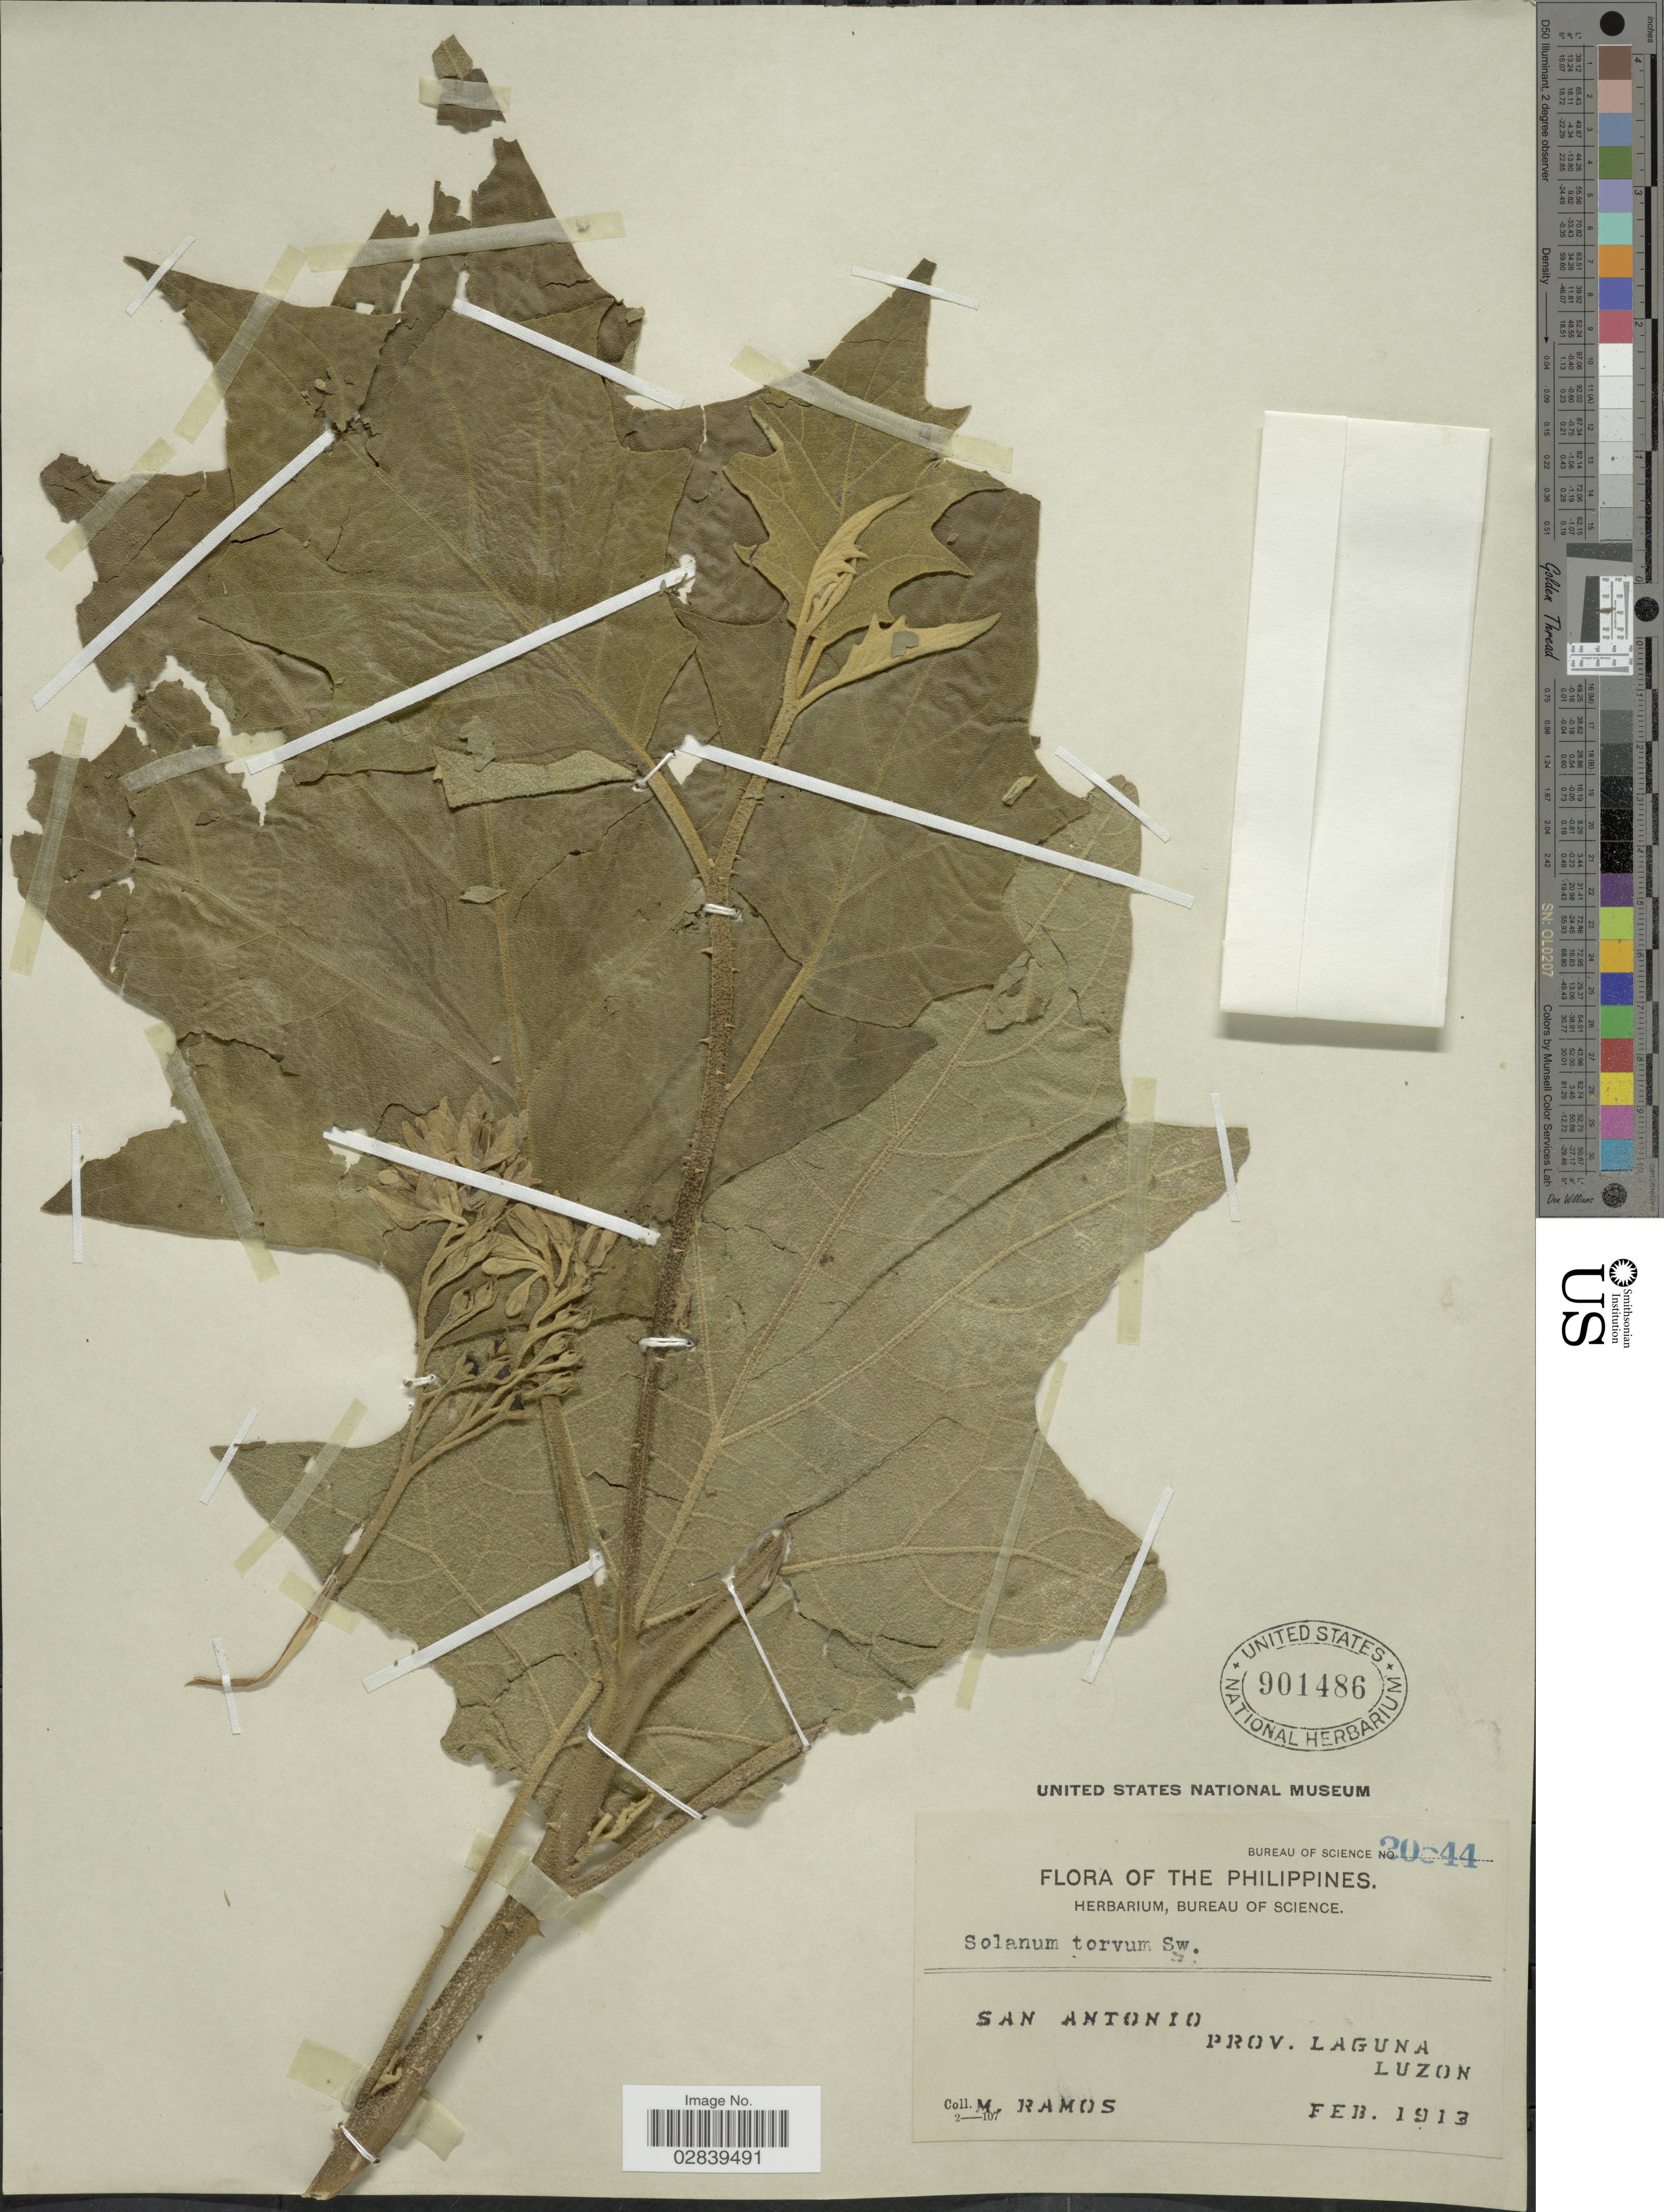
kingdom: Plantae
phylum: Tracheophyta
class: Magnoliopsida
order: Solanales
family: Solanaceae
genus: Solanum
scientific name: Solanum torvum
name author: Sw.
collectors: M. Ramos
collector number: Bureau of Science 20544*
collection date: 1913-02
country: Philippines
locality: San Antonio, Prov. Laguna, Luzon.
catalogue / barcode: US 901486